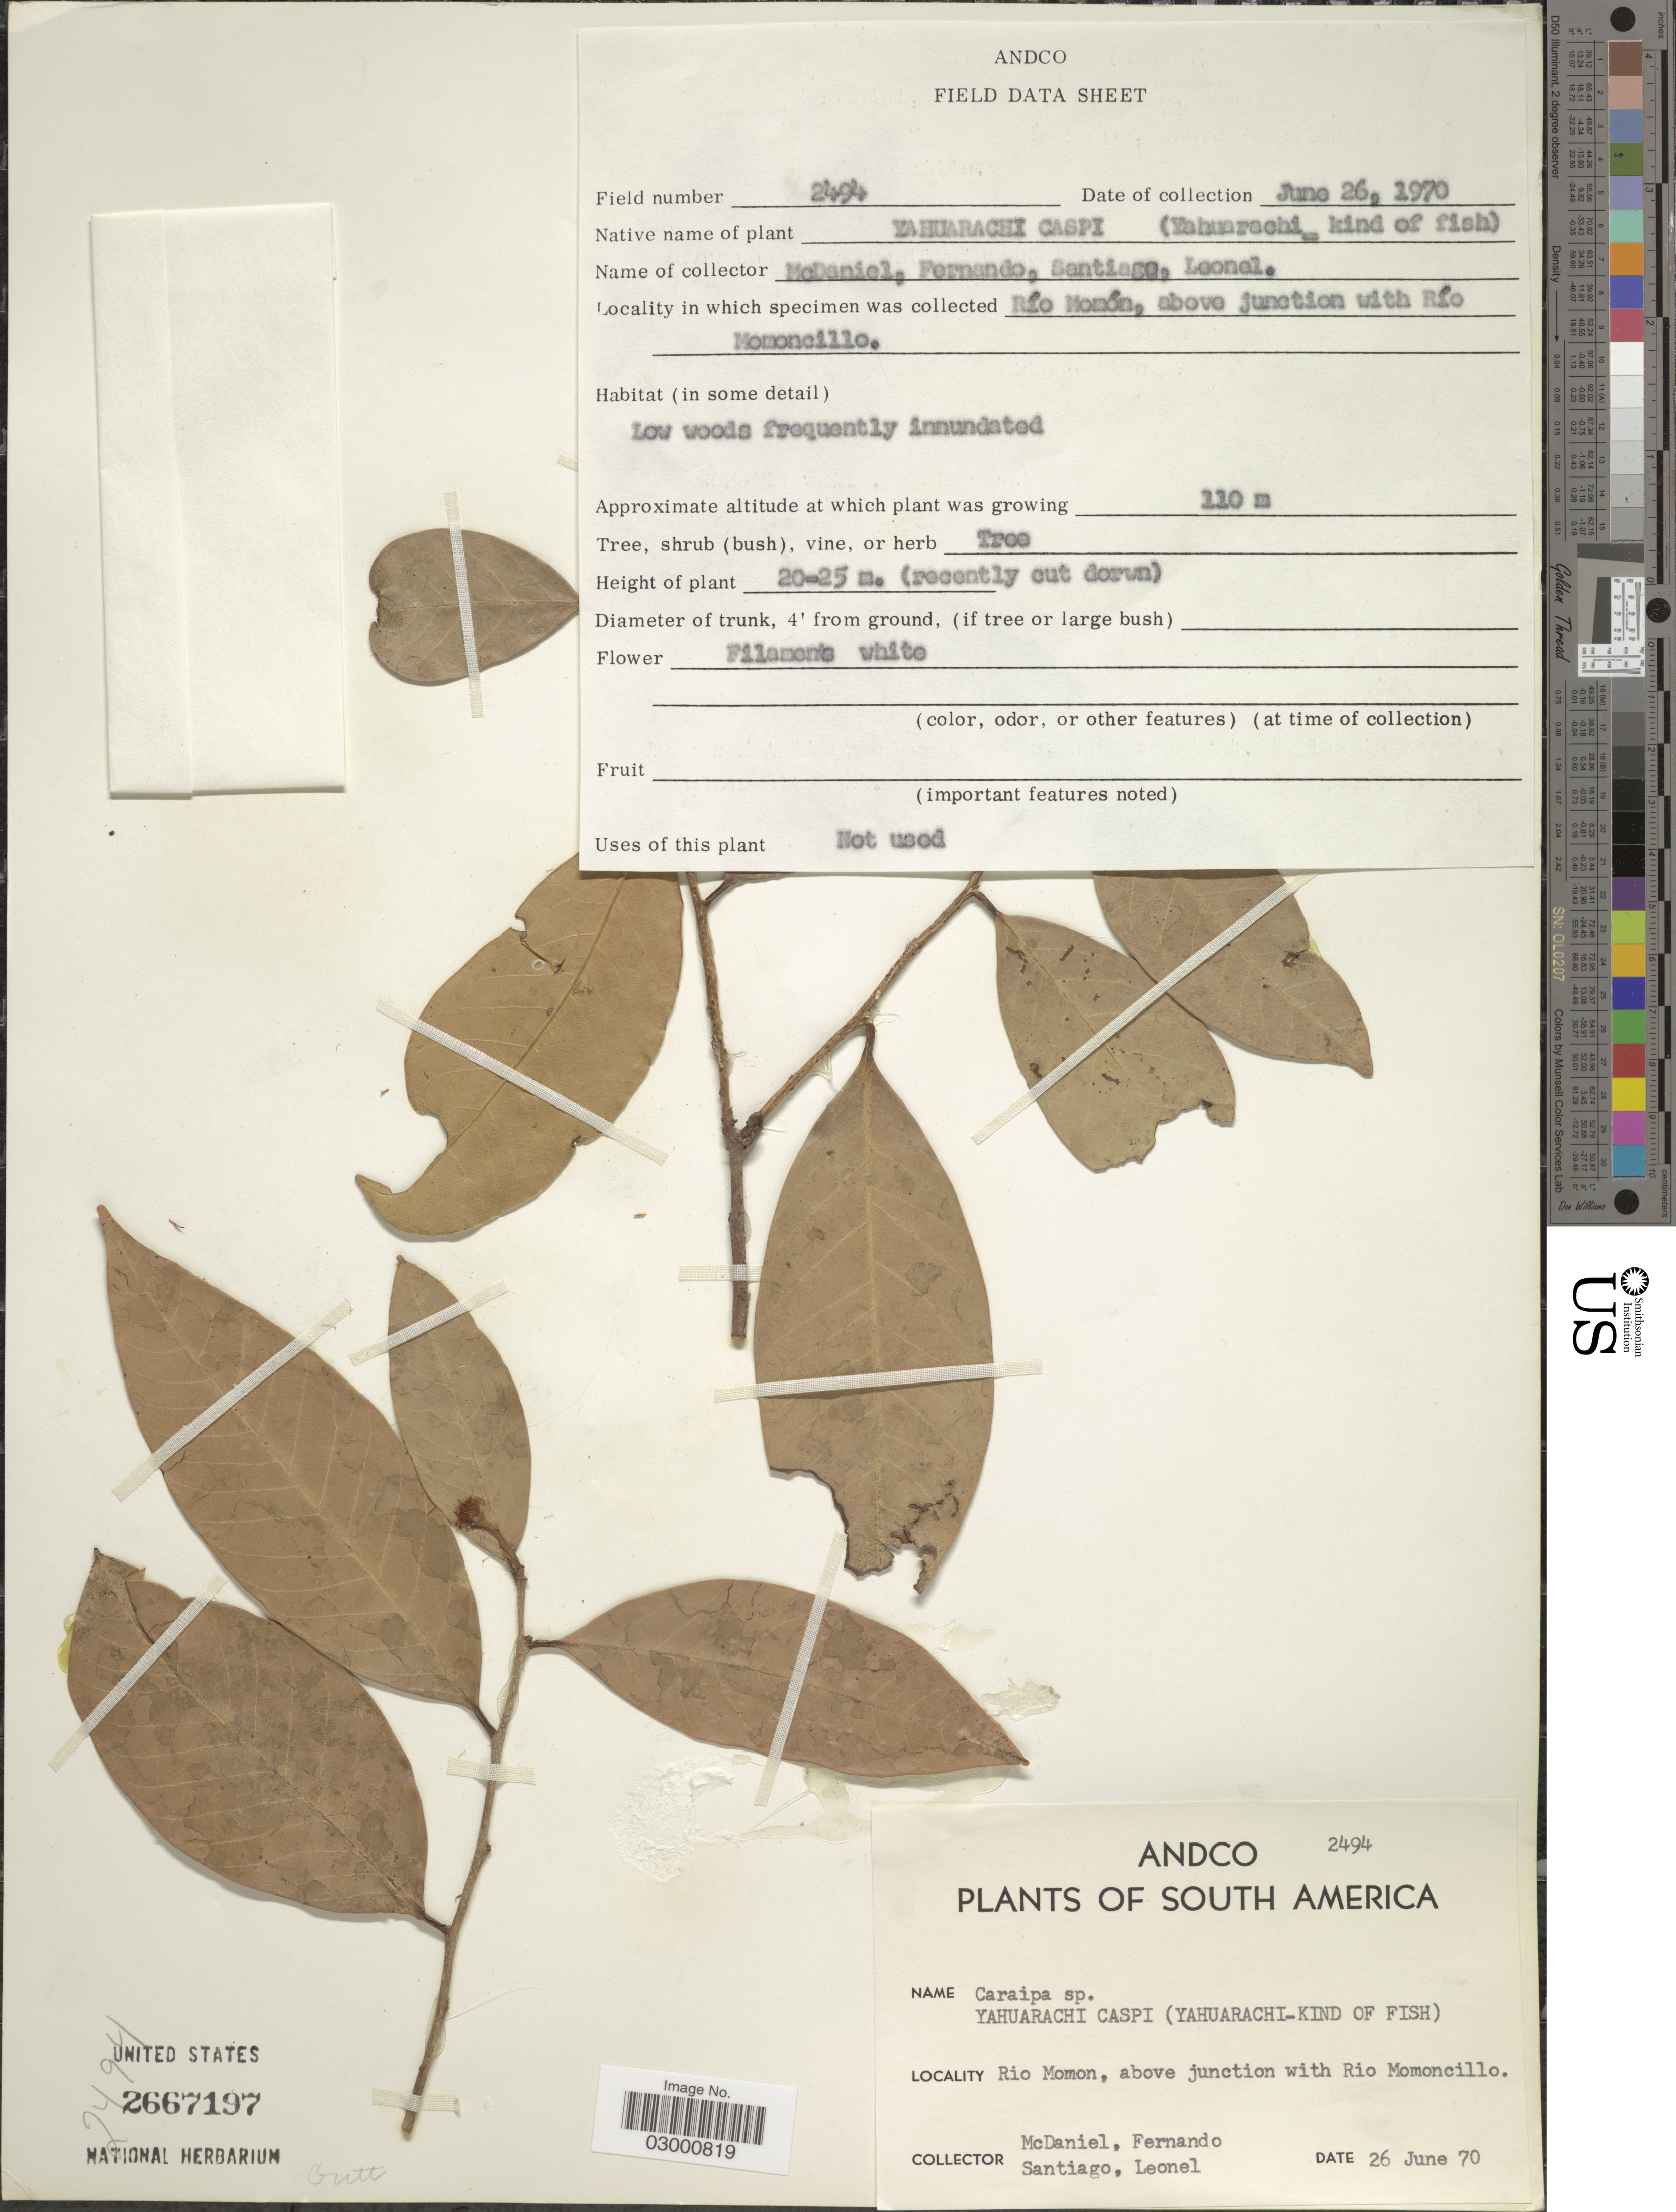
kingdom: Plantae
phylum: Tracheophyta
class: Magnoliopsida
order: Malpighiales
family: Calophyllaceae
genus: Caraipa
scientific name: Caraipa sp.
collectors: -- McDaniel, -- Fernando, -. Santiago & -- Leonel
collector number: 2494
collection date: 1970-06-26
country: Peru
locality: South America. Andco. Rio Momon, above junction with Rio Momoncillo.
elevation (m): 110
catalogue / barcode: US 2667197